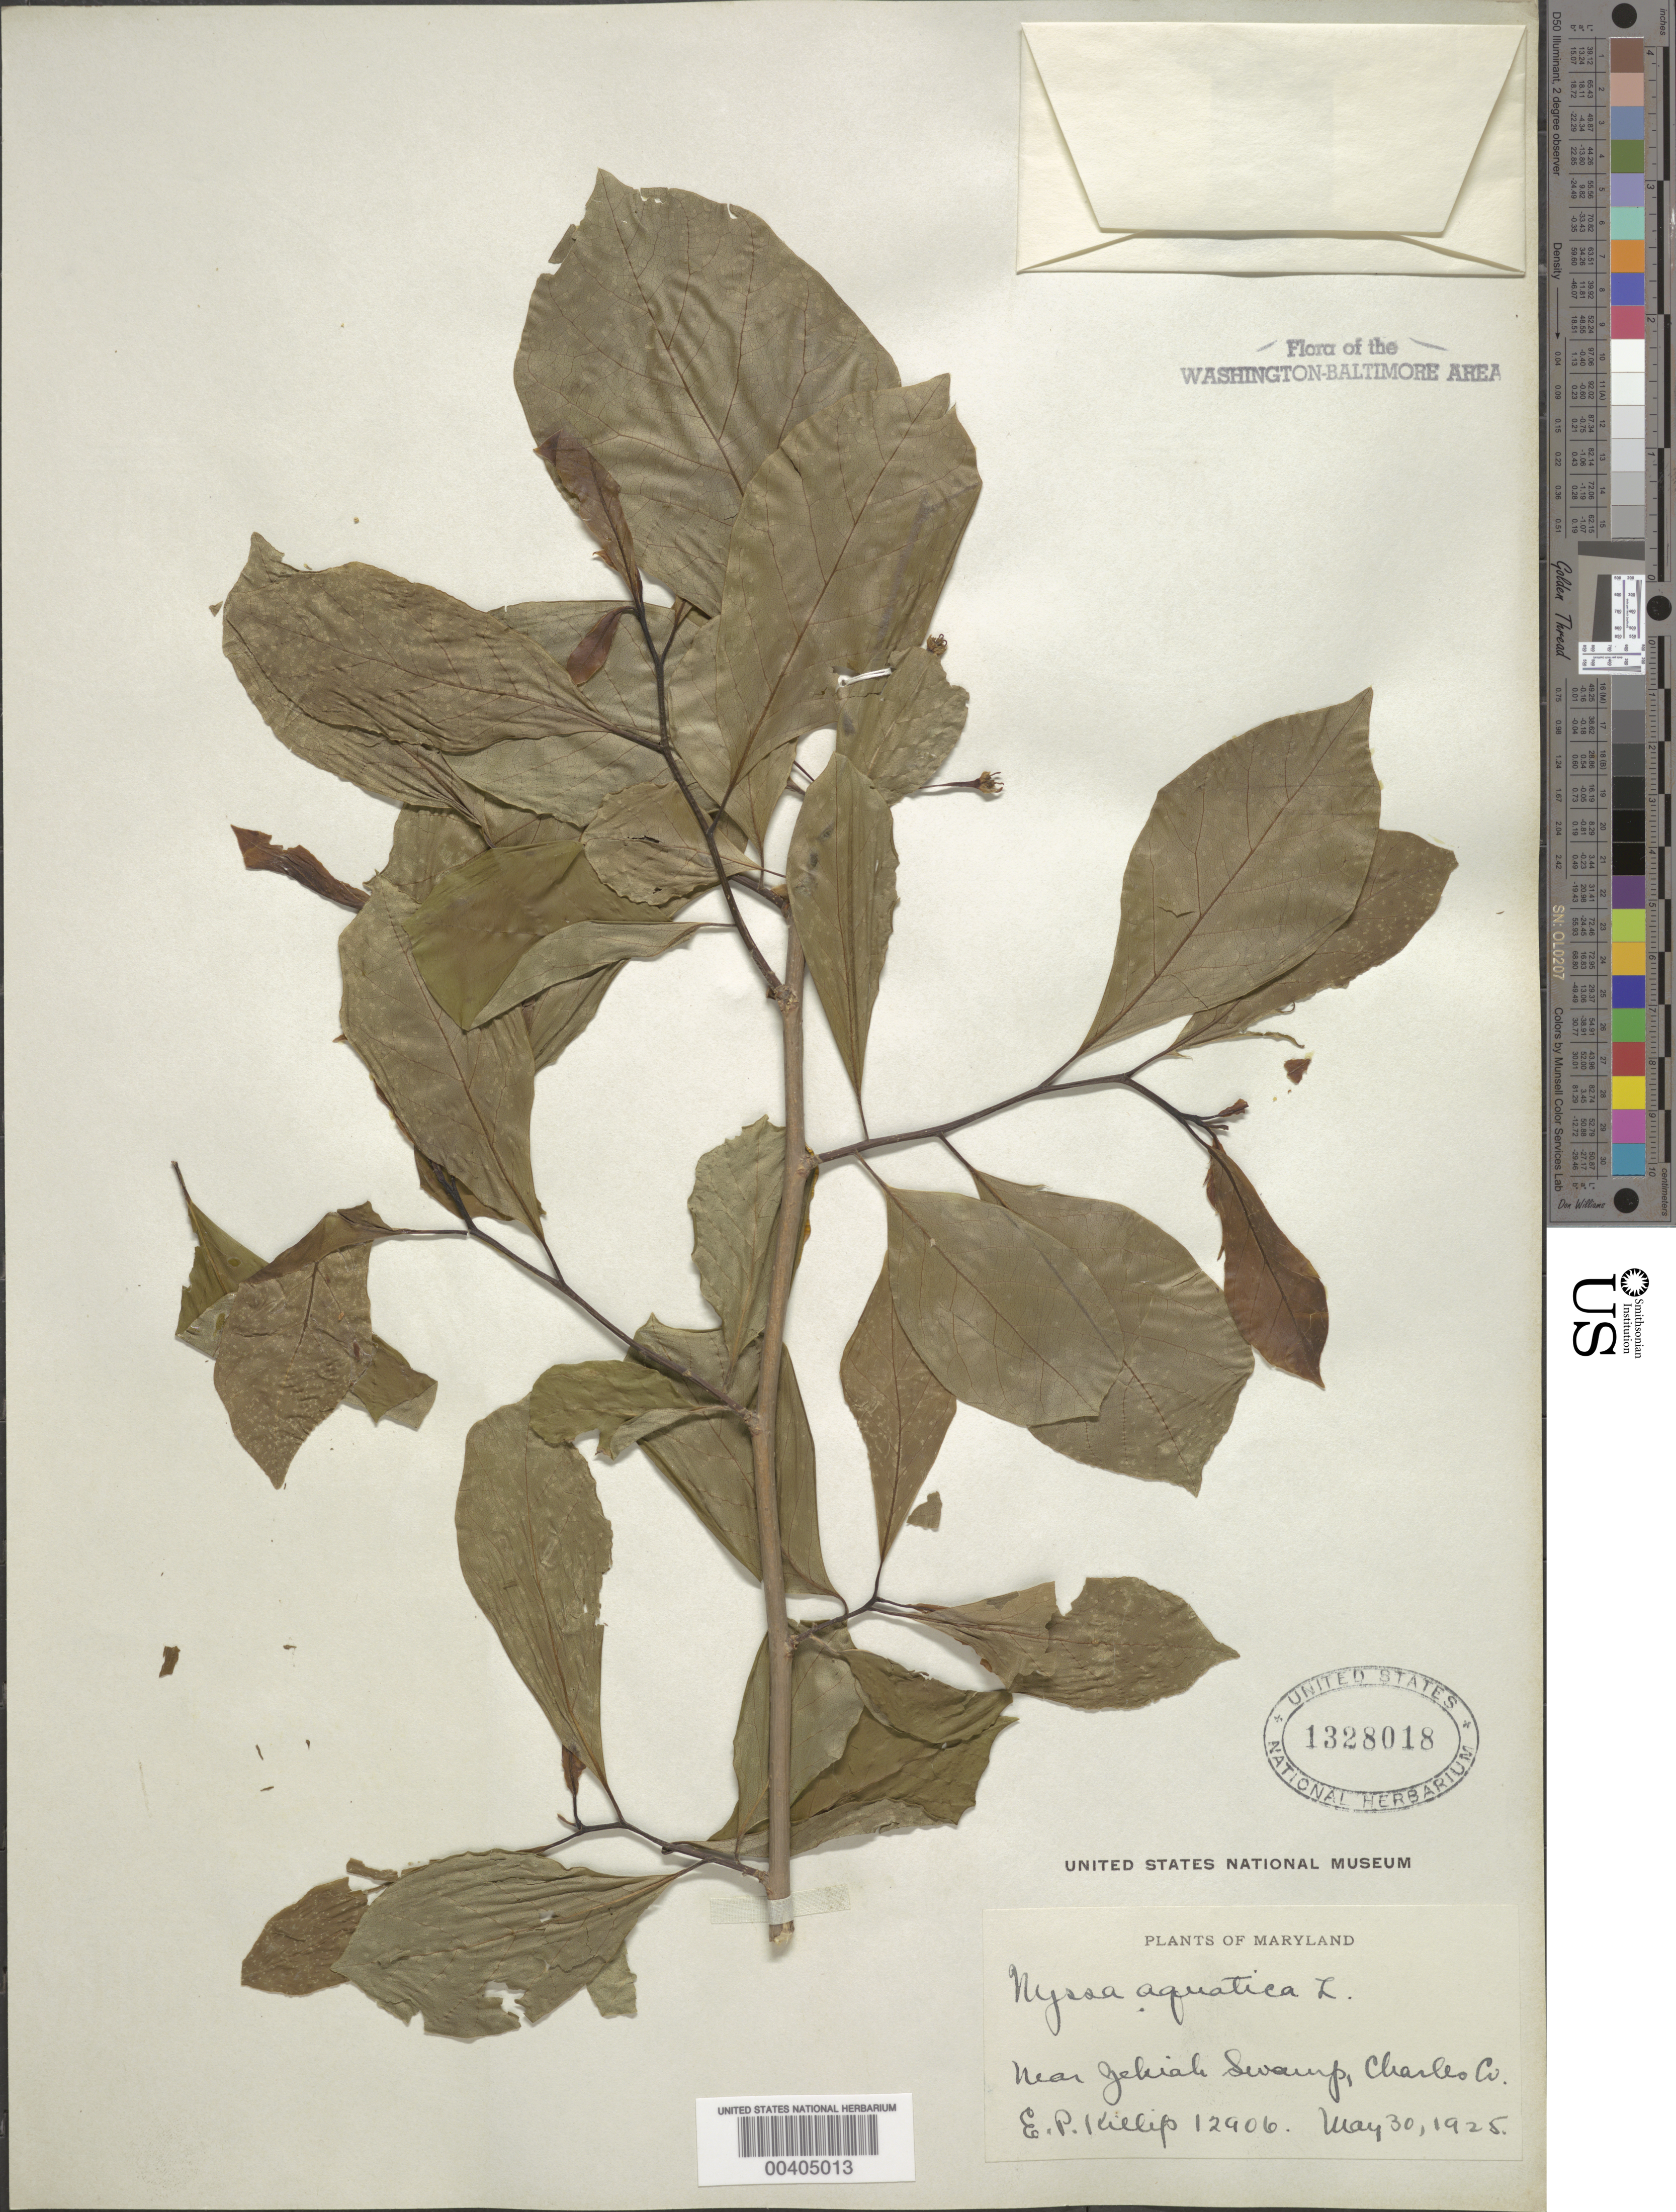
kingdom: Plantae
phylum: Tracheophyta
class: Magnoliopsida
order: Cornales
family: Nyssaceae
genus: Nyssa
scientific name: Nyssa sylvatica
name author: Marshall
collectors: E. P. Killip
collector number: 12906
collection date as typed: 30 May 1925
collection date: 1925-05-30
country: United States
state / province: Maryland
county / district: Charles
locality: Near Zekiah Swamp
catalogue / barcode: US 1328018